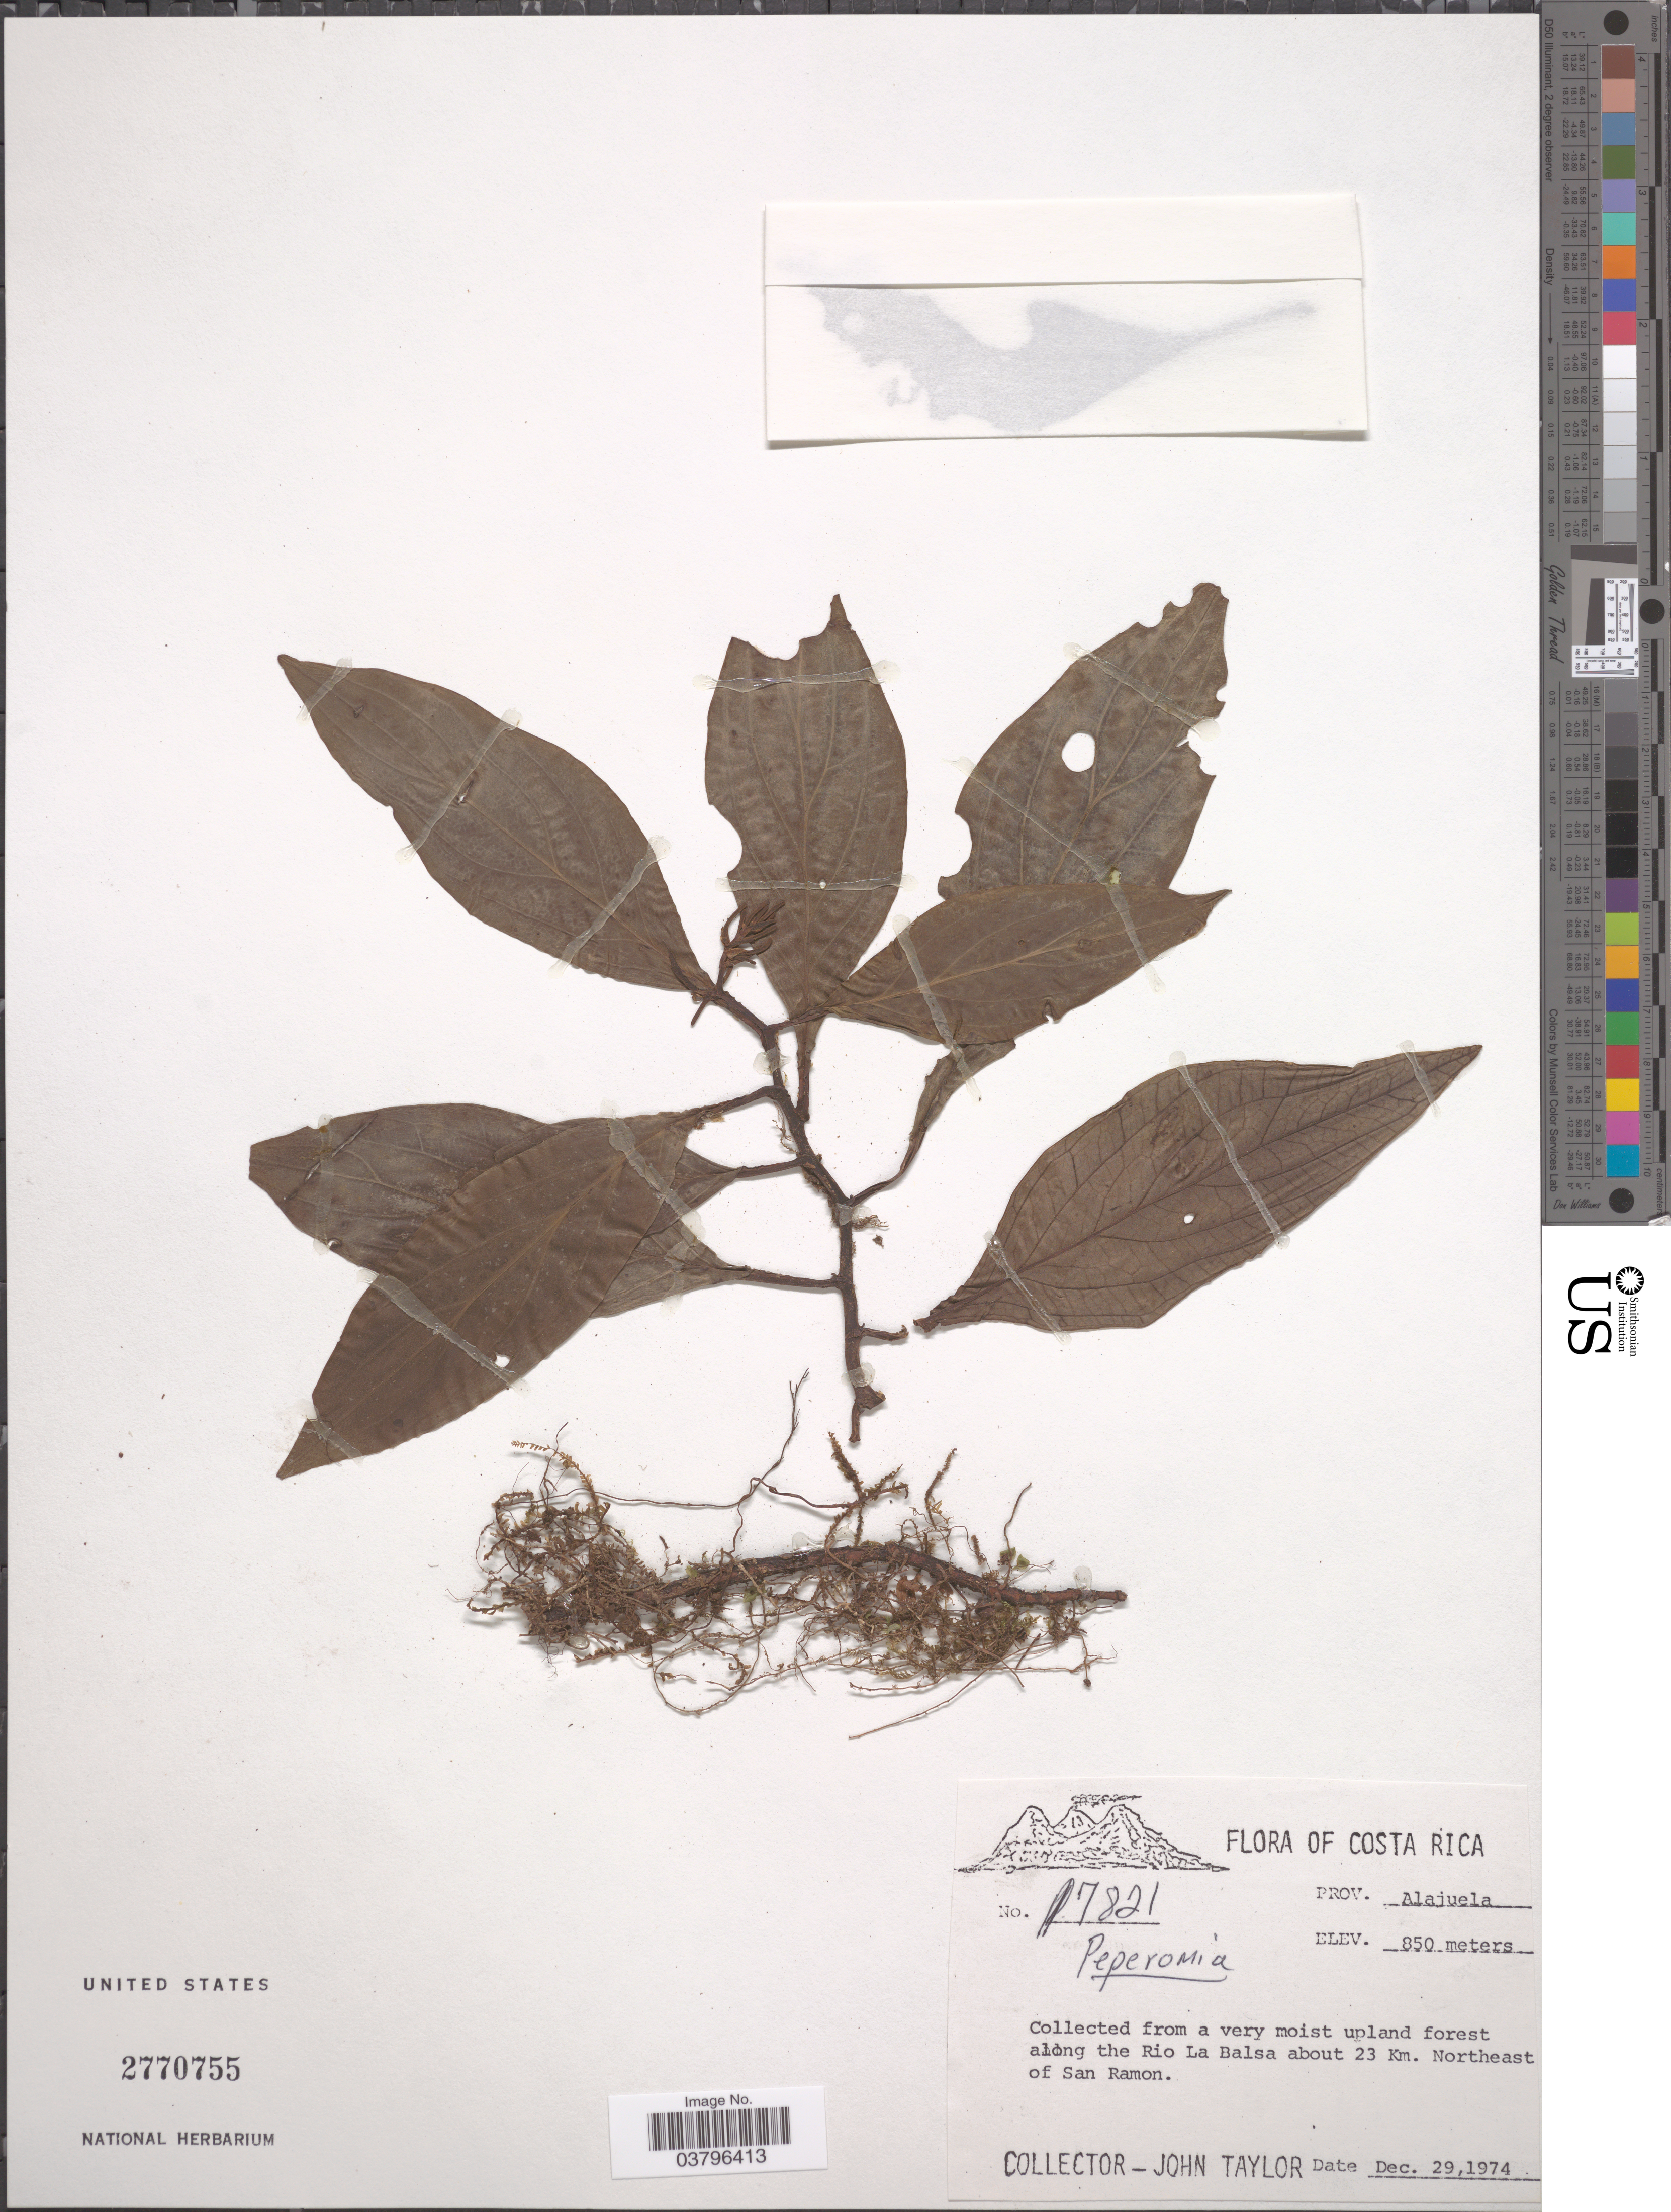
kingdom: Plantae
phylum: Tracheophyta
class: Magnoliopsida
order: Piperales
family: Piperaceae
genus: Peperomia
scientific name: Peperomia austin-smithii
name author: W.C. Burger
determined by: Jiménez, José Estaban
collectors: J. Taylor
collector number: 17821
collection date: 1974-12-29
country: Costa Rica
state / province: Alajuela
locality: Upland forest along the Rio La Balsa about 23 Km. Northeast of San Ramon.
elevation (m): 850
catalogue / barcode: US 2770755